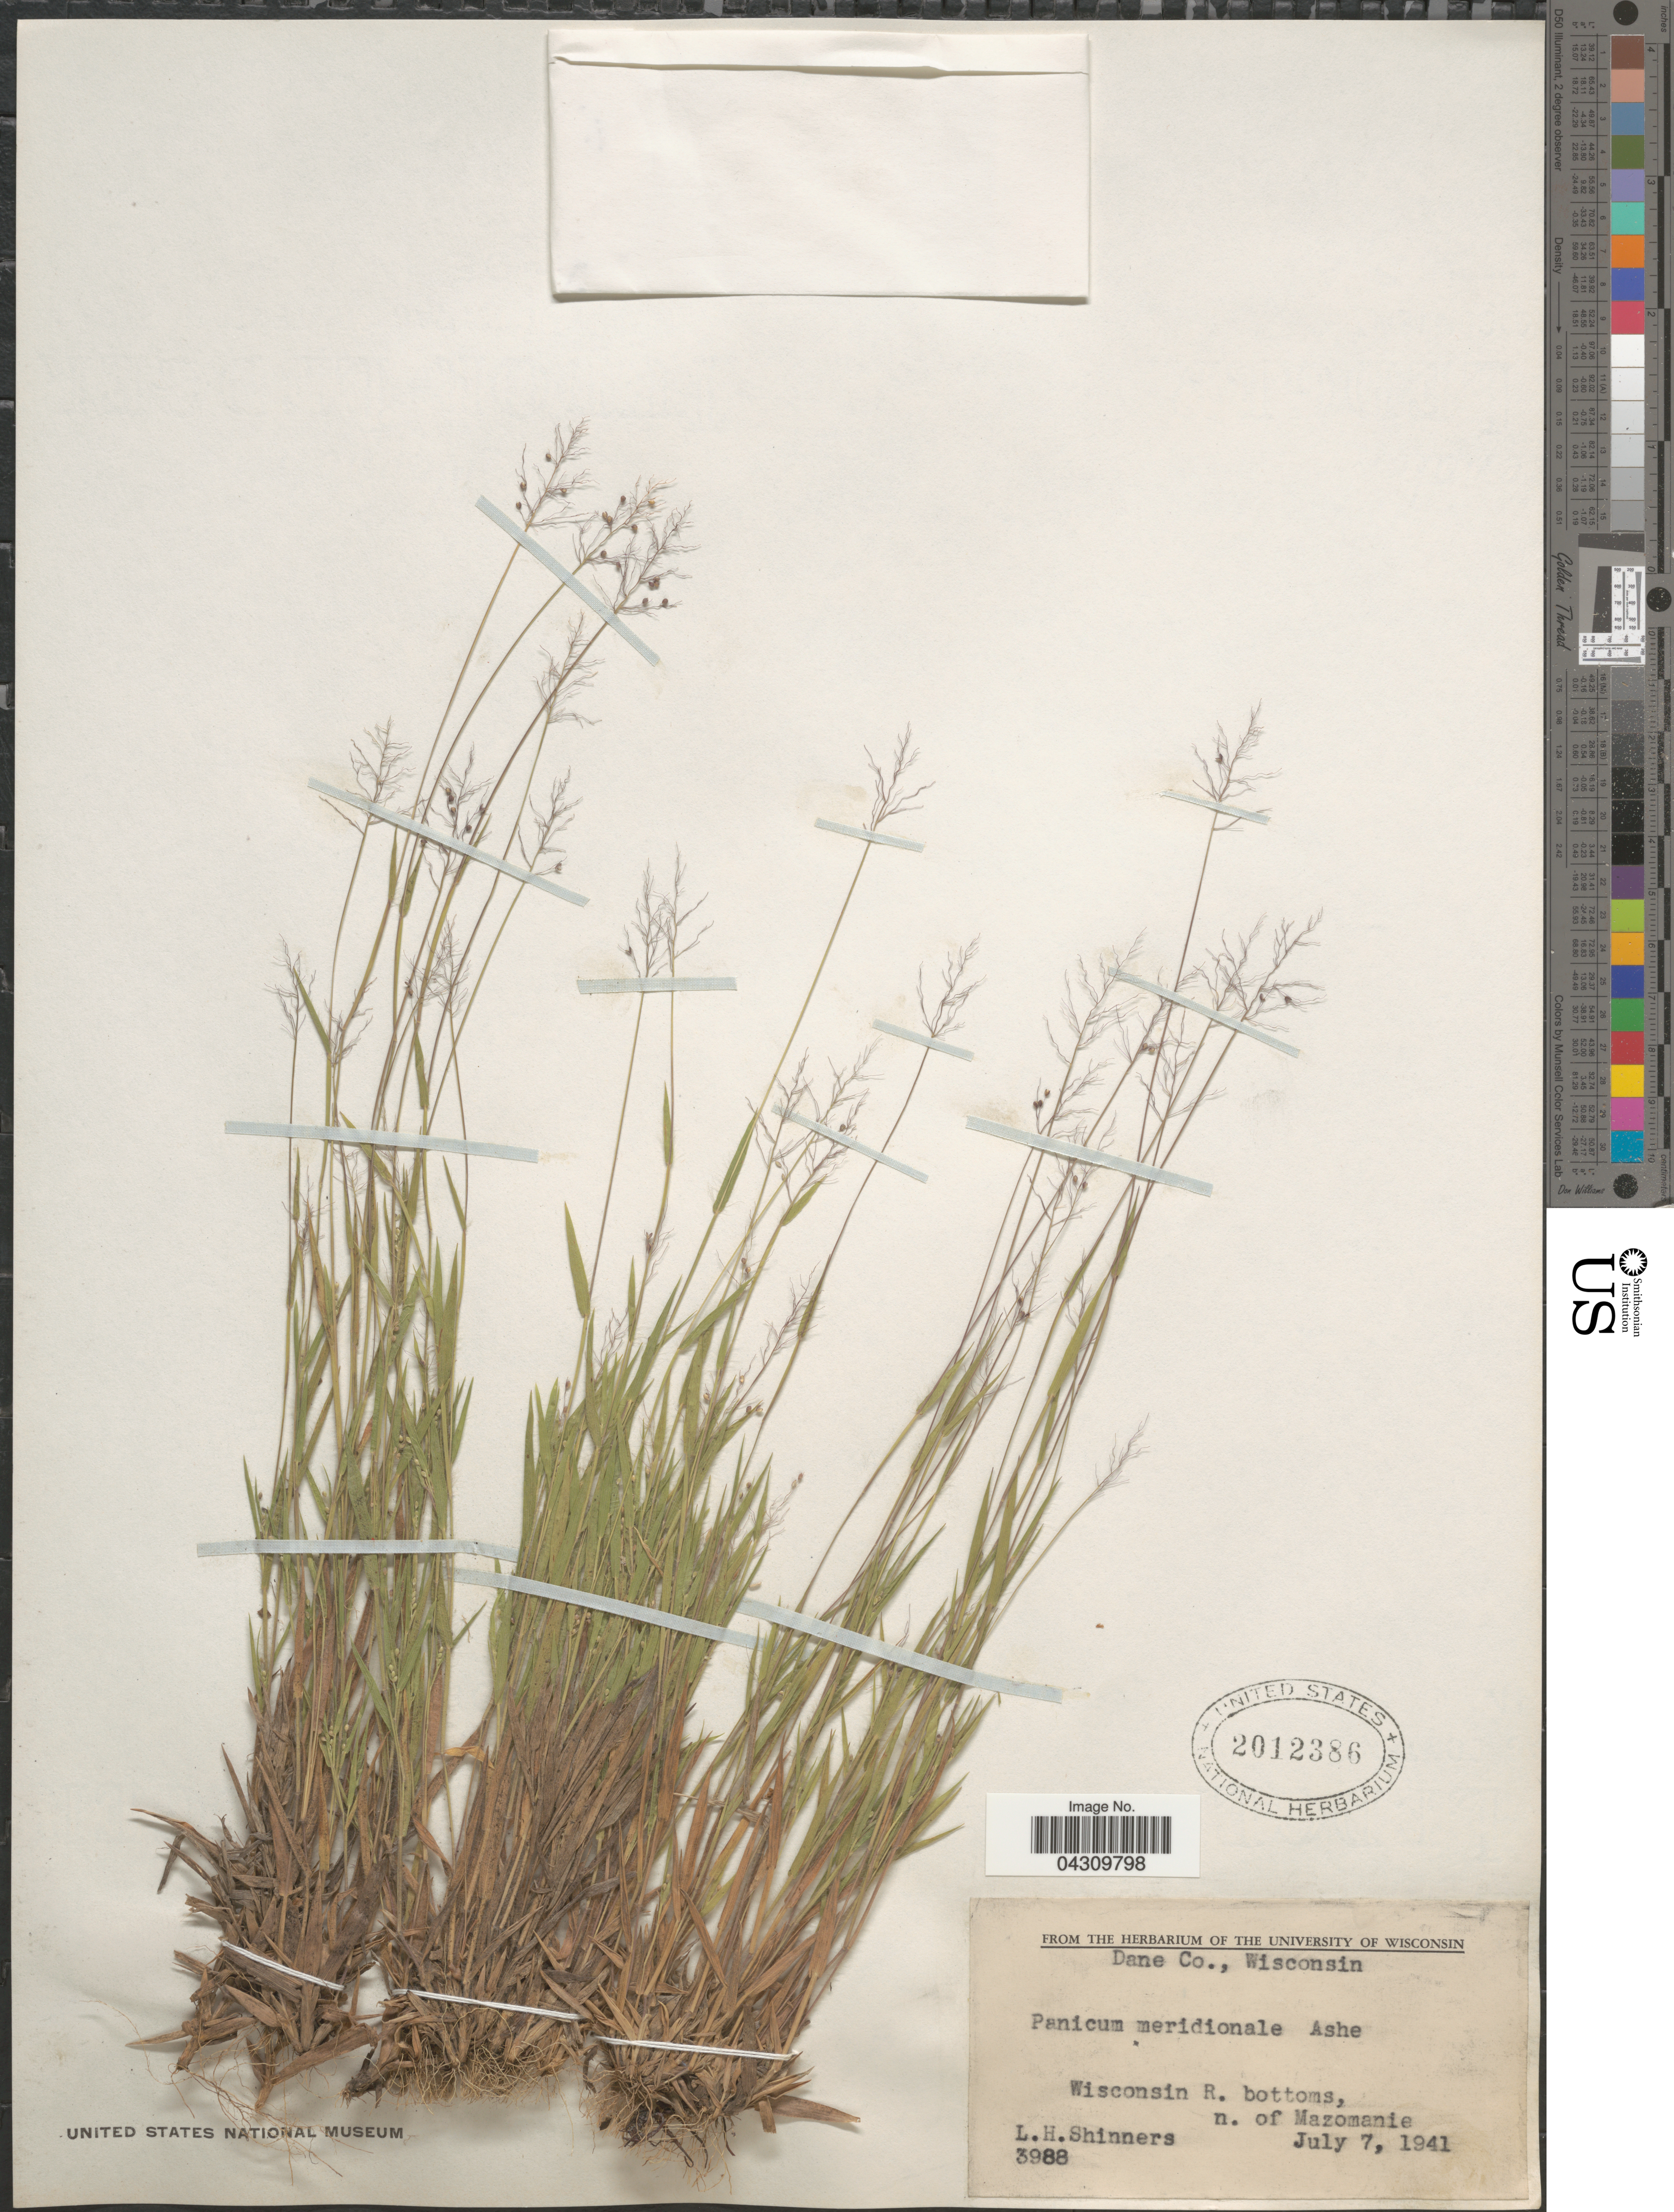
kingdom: Plantae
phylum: Tracheophyta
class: Liliopsida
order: Poales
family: Poaceae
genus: Dichanthelium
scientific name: Dichanthelium acuminatum var. acuminatum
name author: (Sw.) Gould & C.A. Clark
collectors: L. H. Shinners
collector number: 3988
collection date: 1941-07-07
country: United States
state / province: Wisconsin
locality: Dane Co. Wisconsin R. bottoms, n. of Mazomanie.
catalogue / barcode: US 2012386